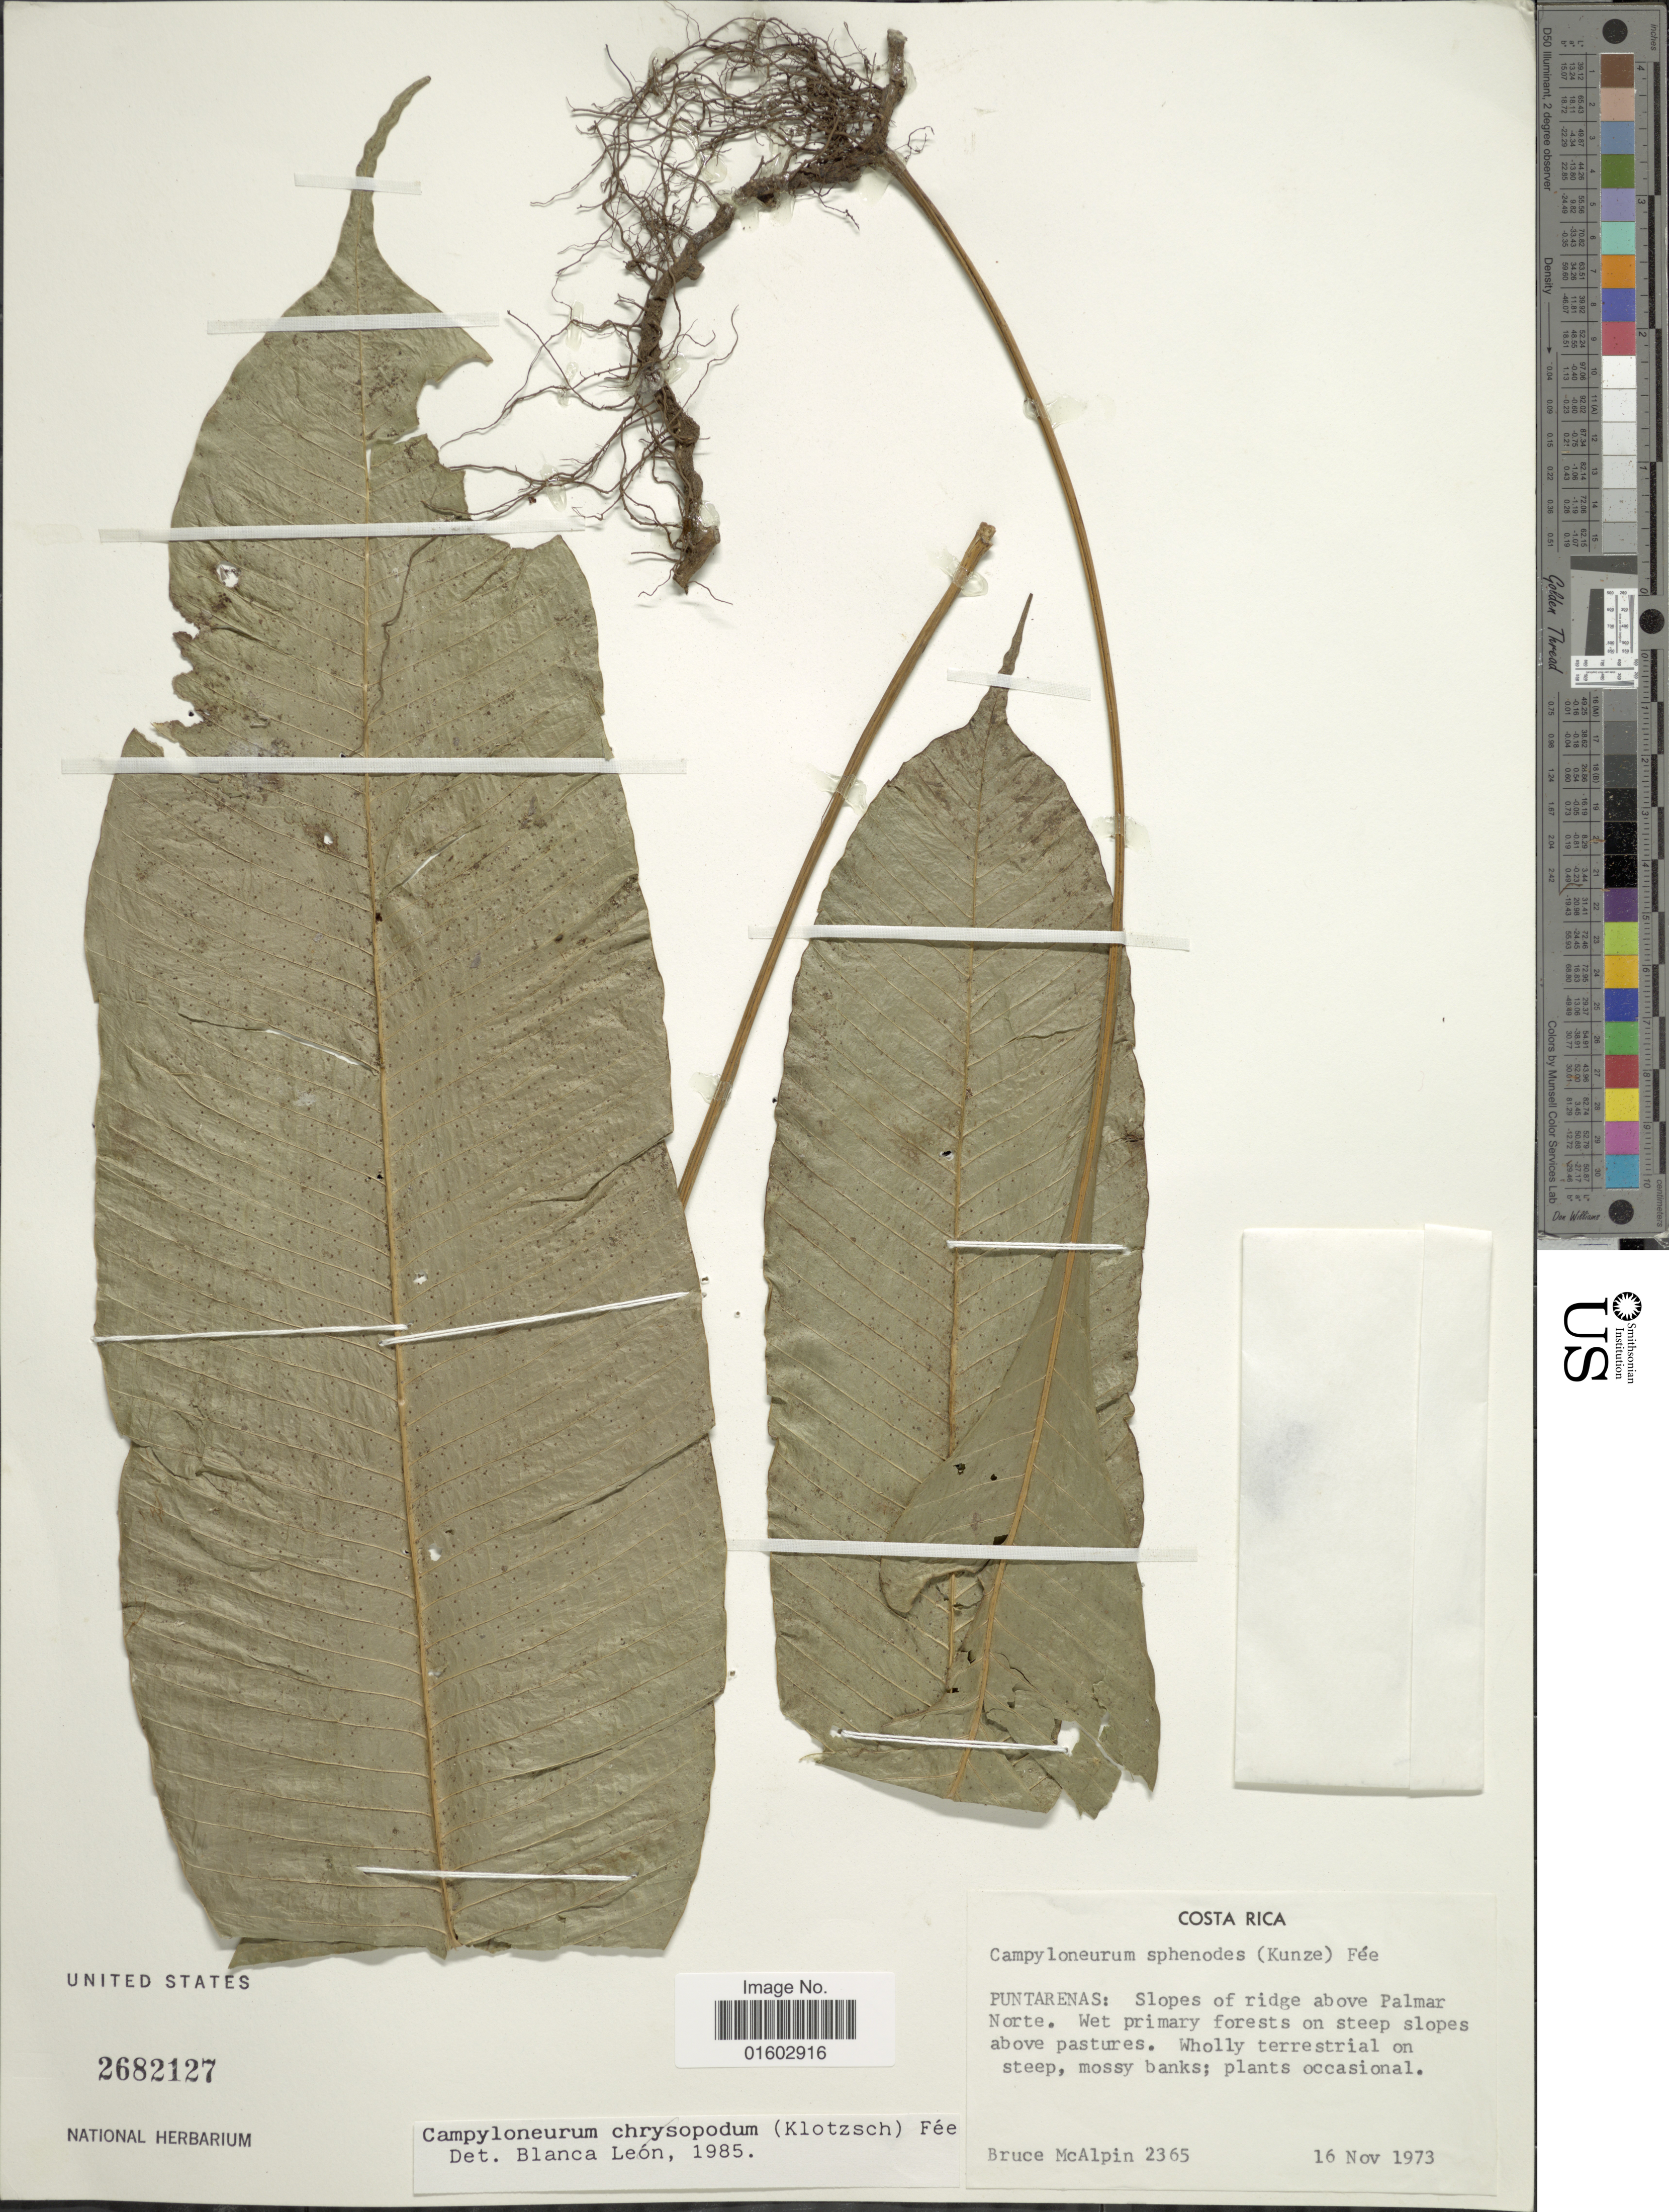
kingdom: Plantae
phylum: Tracheophyta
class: Polypodiopsida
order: Polypodiales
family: Polypodiaceae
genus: Campyloneurum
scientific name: Campyloneurum coarctatum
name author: (Kunze) Fée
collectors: B. McAlpin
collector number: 2365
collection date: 1973-11-16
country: Costa Rica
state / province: Puntarenas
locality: Slopes of ridge above Palmar Norte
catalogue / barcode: US 2682127